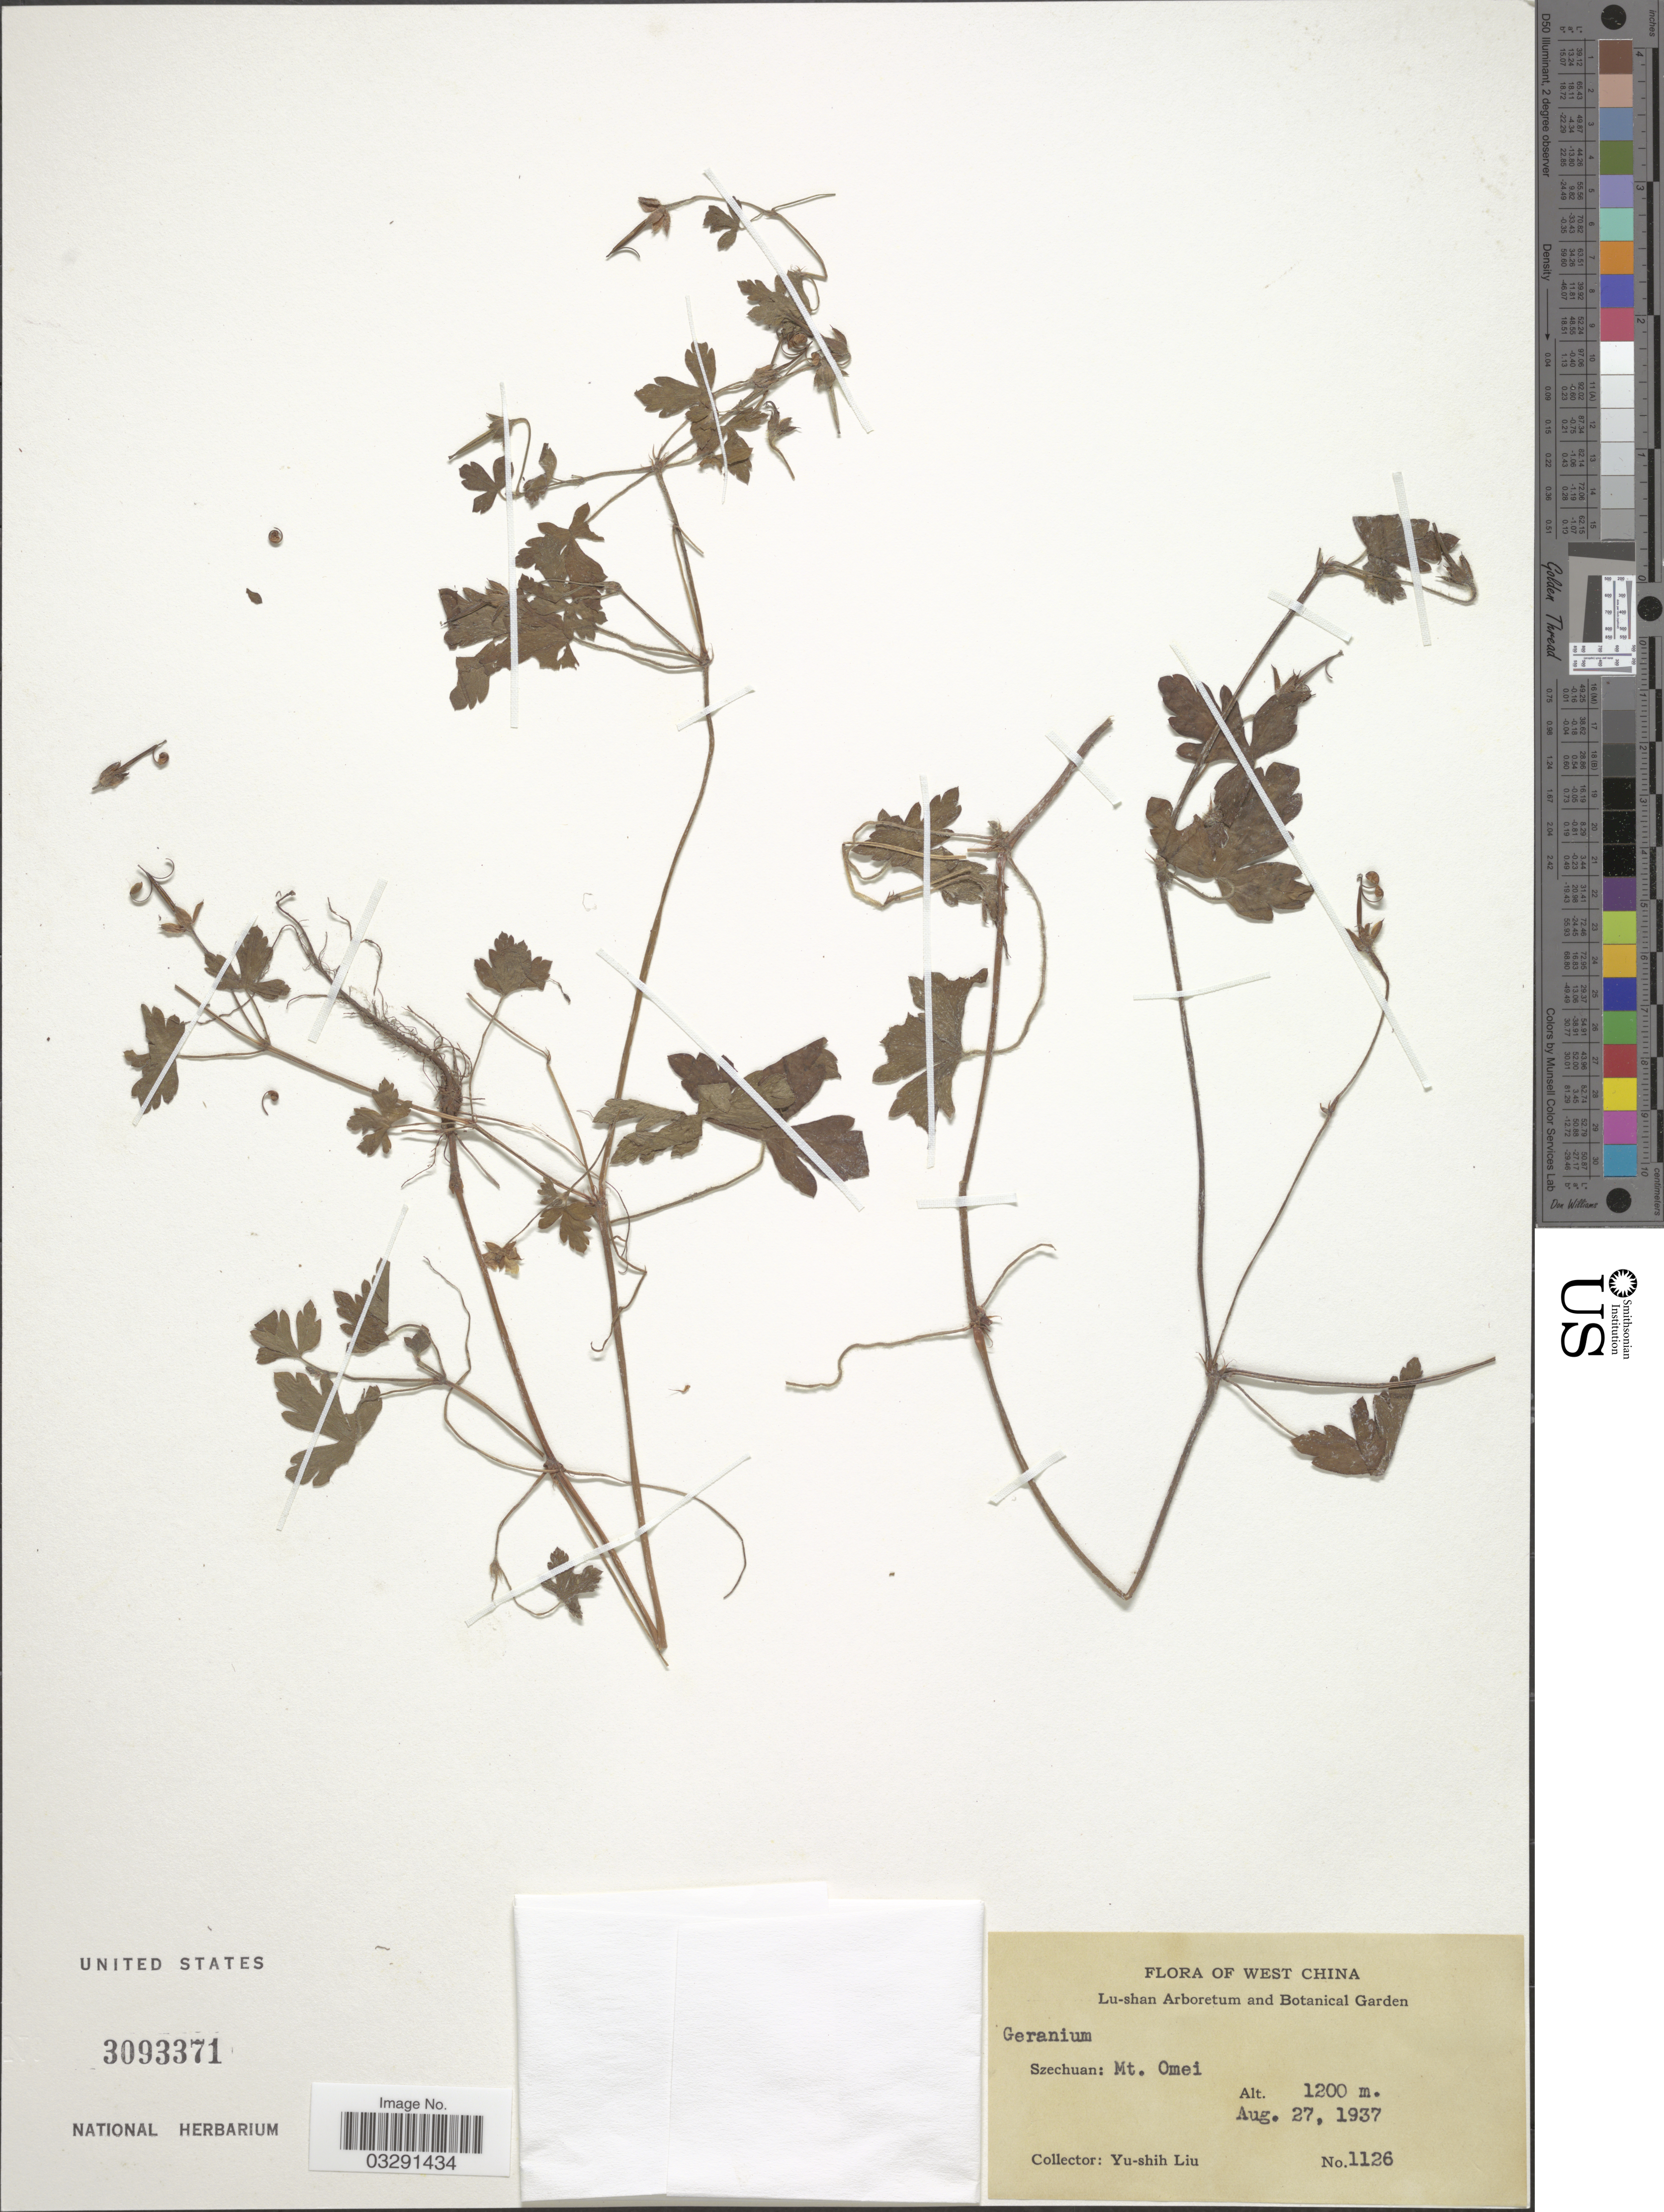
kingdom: Plantae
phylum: Tracheophyta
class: Magnoliopsida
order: Geraniales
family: Geraniaceae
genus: Geranium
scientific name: Geranium nepalense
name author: Sweet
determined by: Aedo, C.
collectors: Y.-S. Liu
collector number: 1126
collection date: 1937-08-27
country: China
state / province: Sichuan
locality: West China. Szechuan: Mt. Omei.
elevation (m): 1200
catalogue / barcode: US 3093371